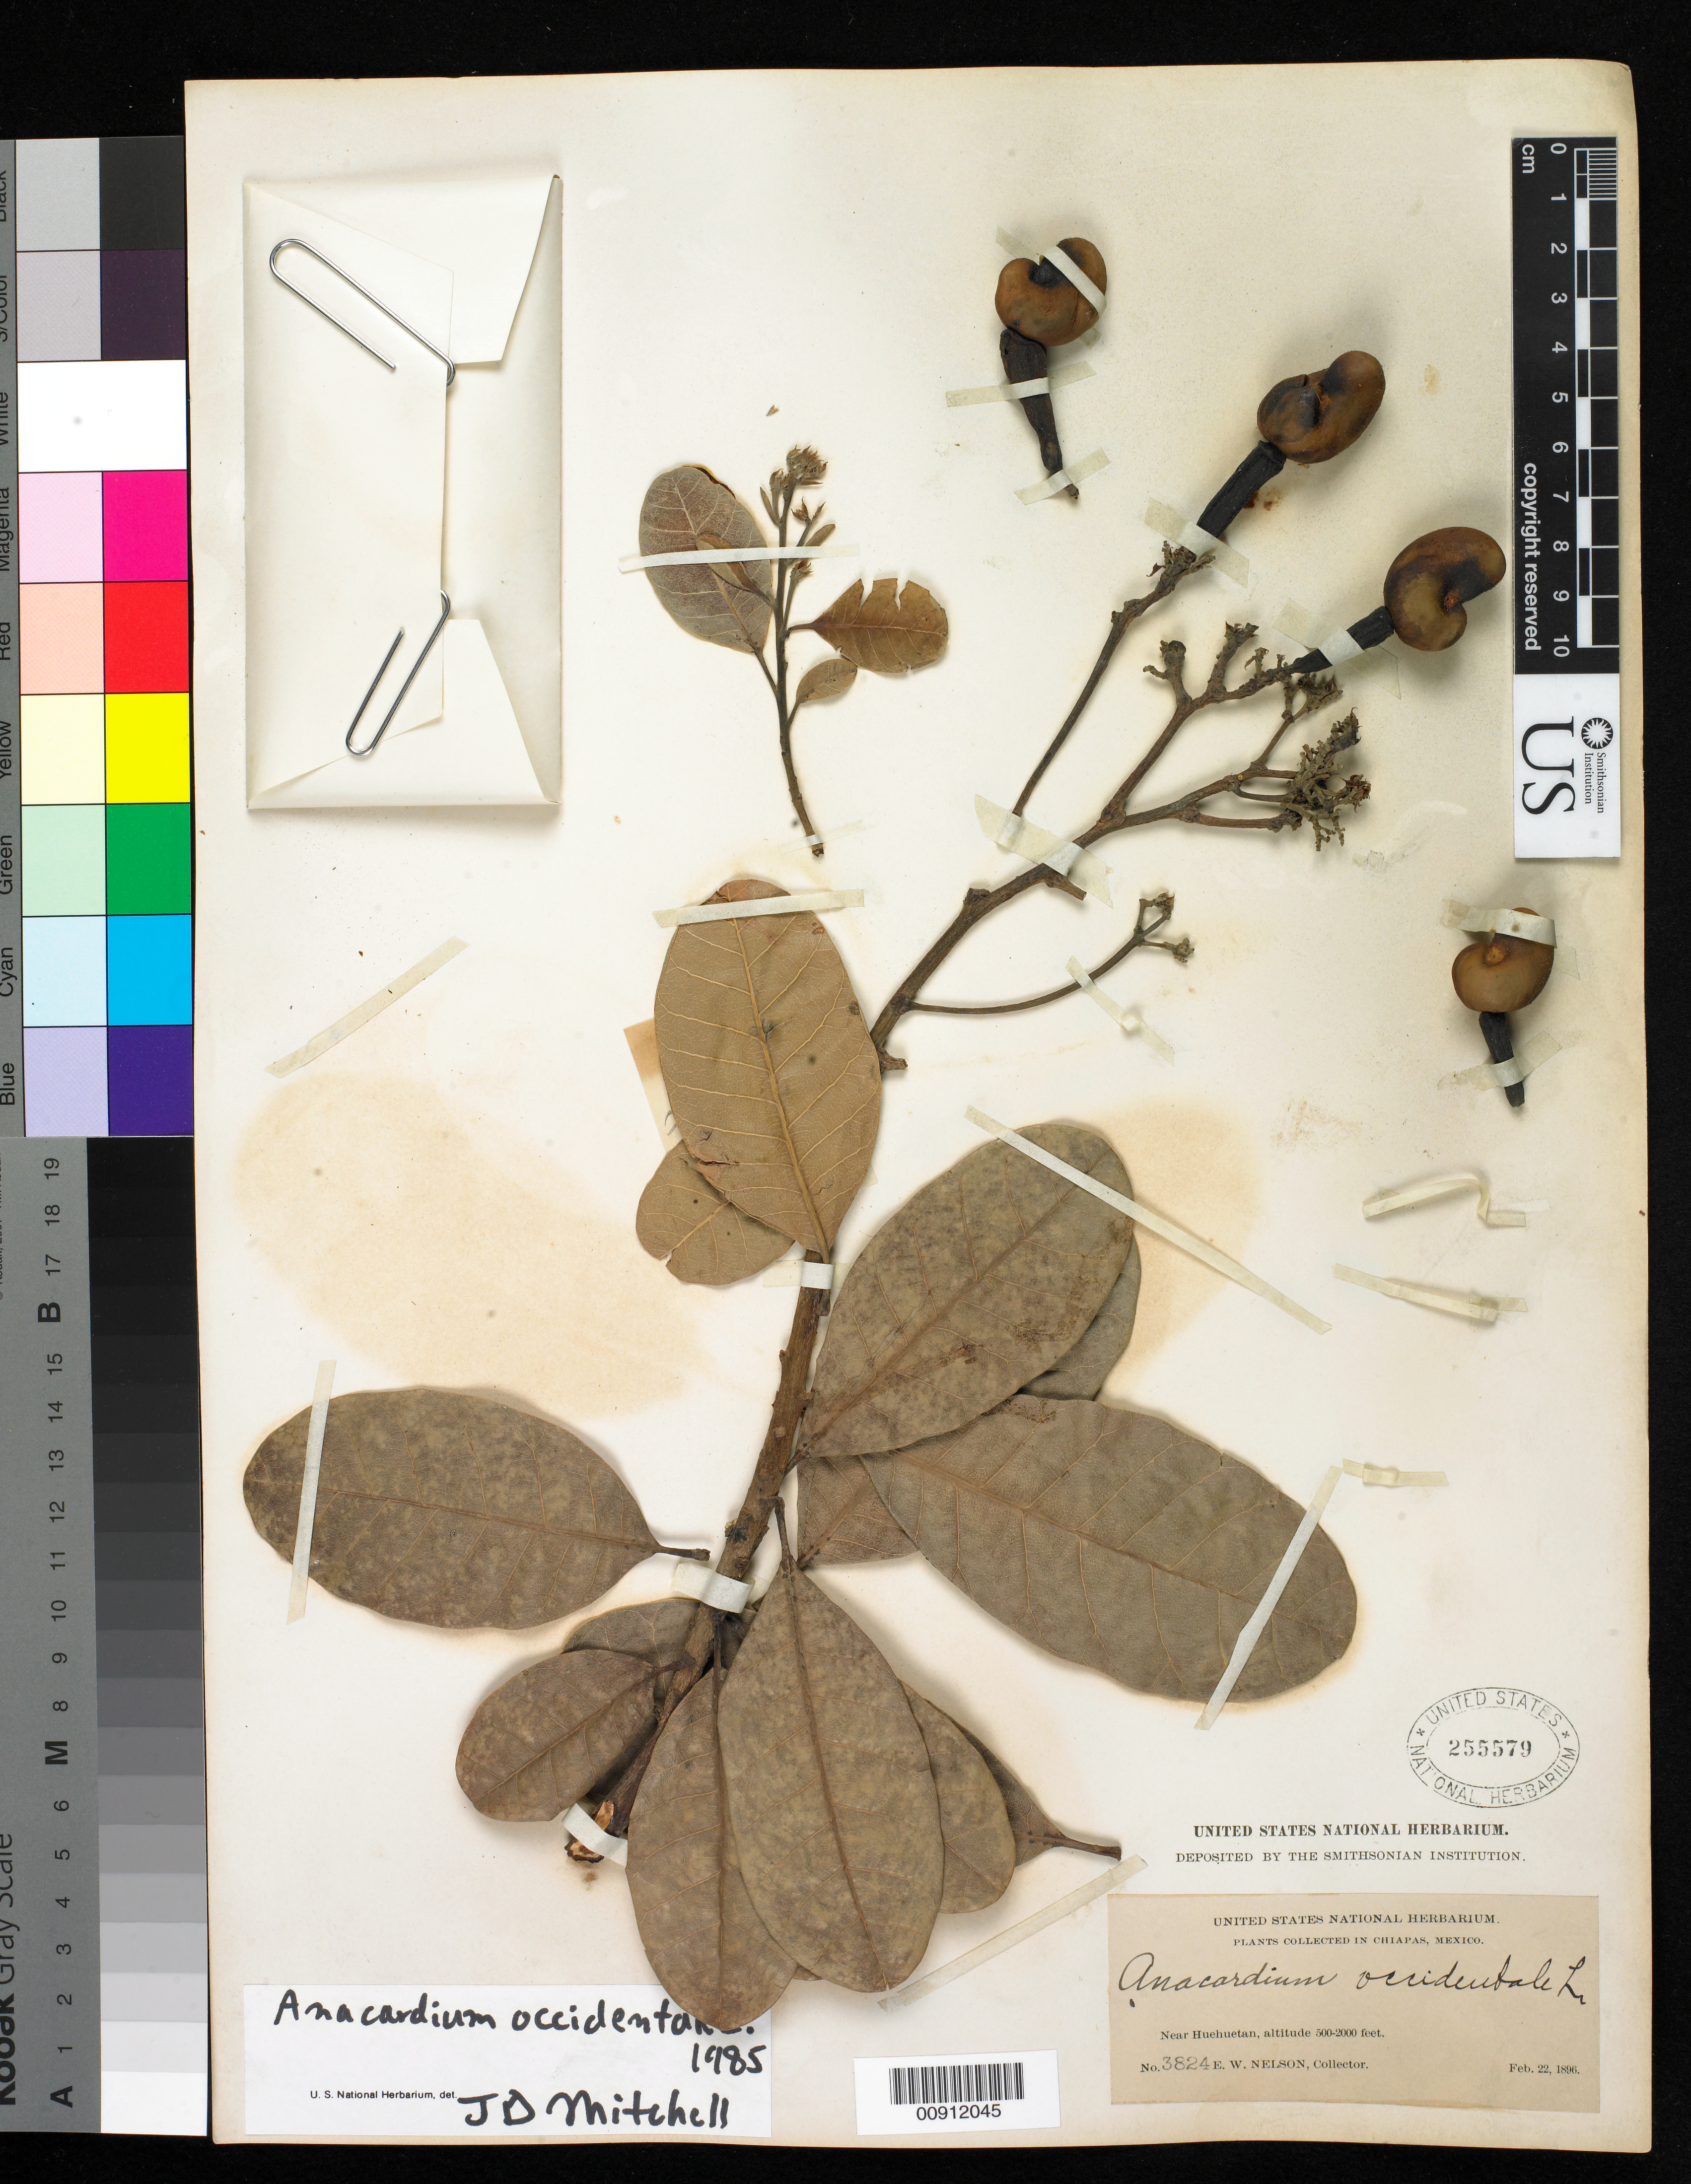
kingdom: Plantae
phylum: Tracheophyta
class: Magnoliopsida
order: Sapindales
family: Anacardiaceae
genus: Anacardium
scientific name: Anacardium occidentale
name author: L.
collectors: E. W. Nelson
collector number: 3824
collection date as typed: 22 Feb 1896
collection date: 1896-02-22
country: Mexico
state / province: Chiapas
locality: Near Huehuetan, Chiapas.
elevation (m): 152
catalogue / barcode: US 255579